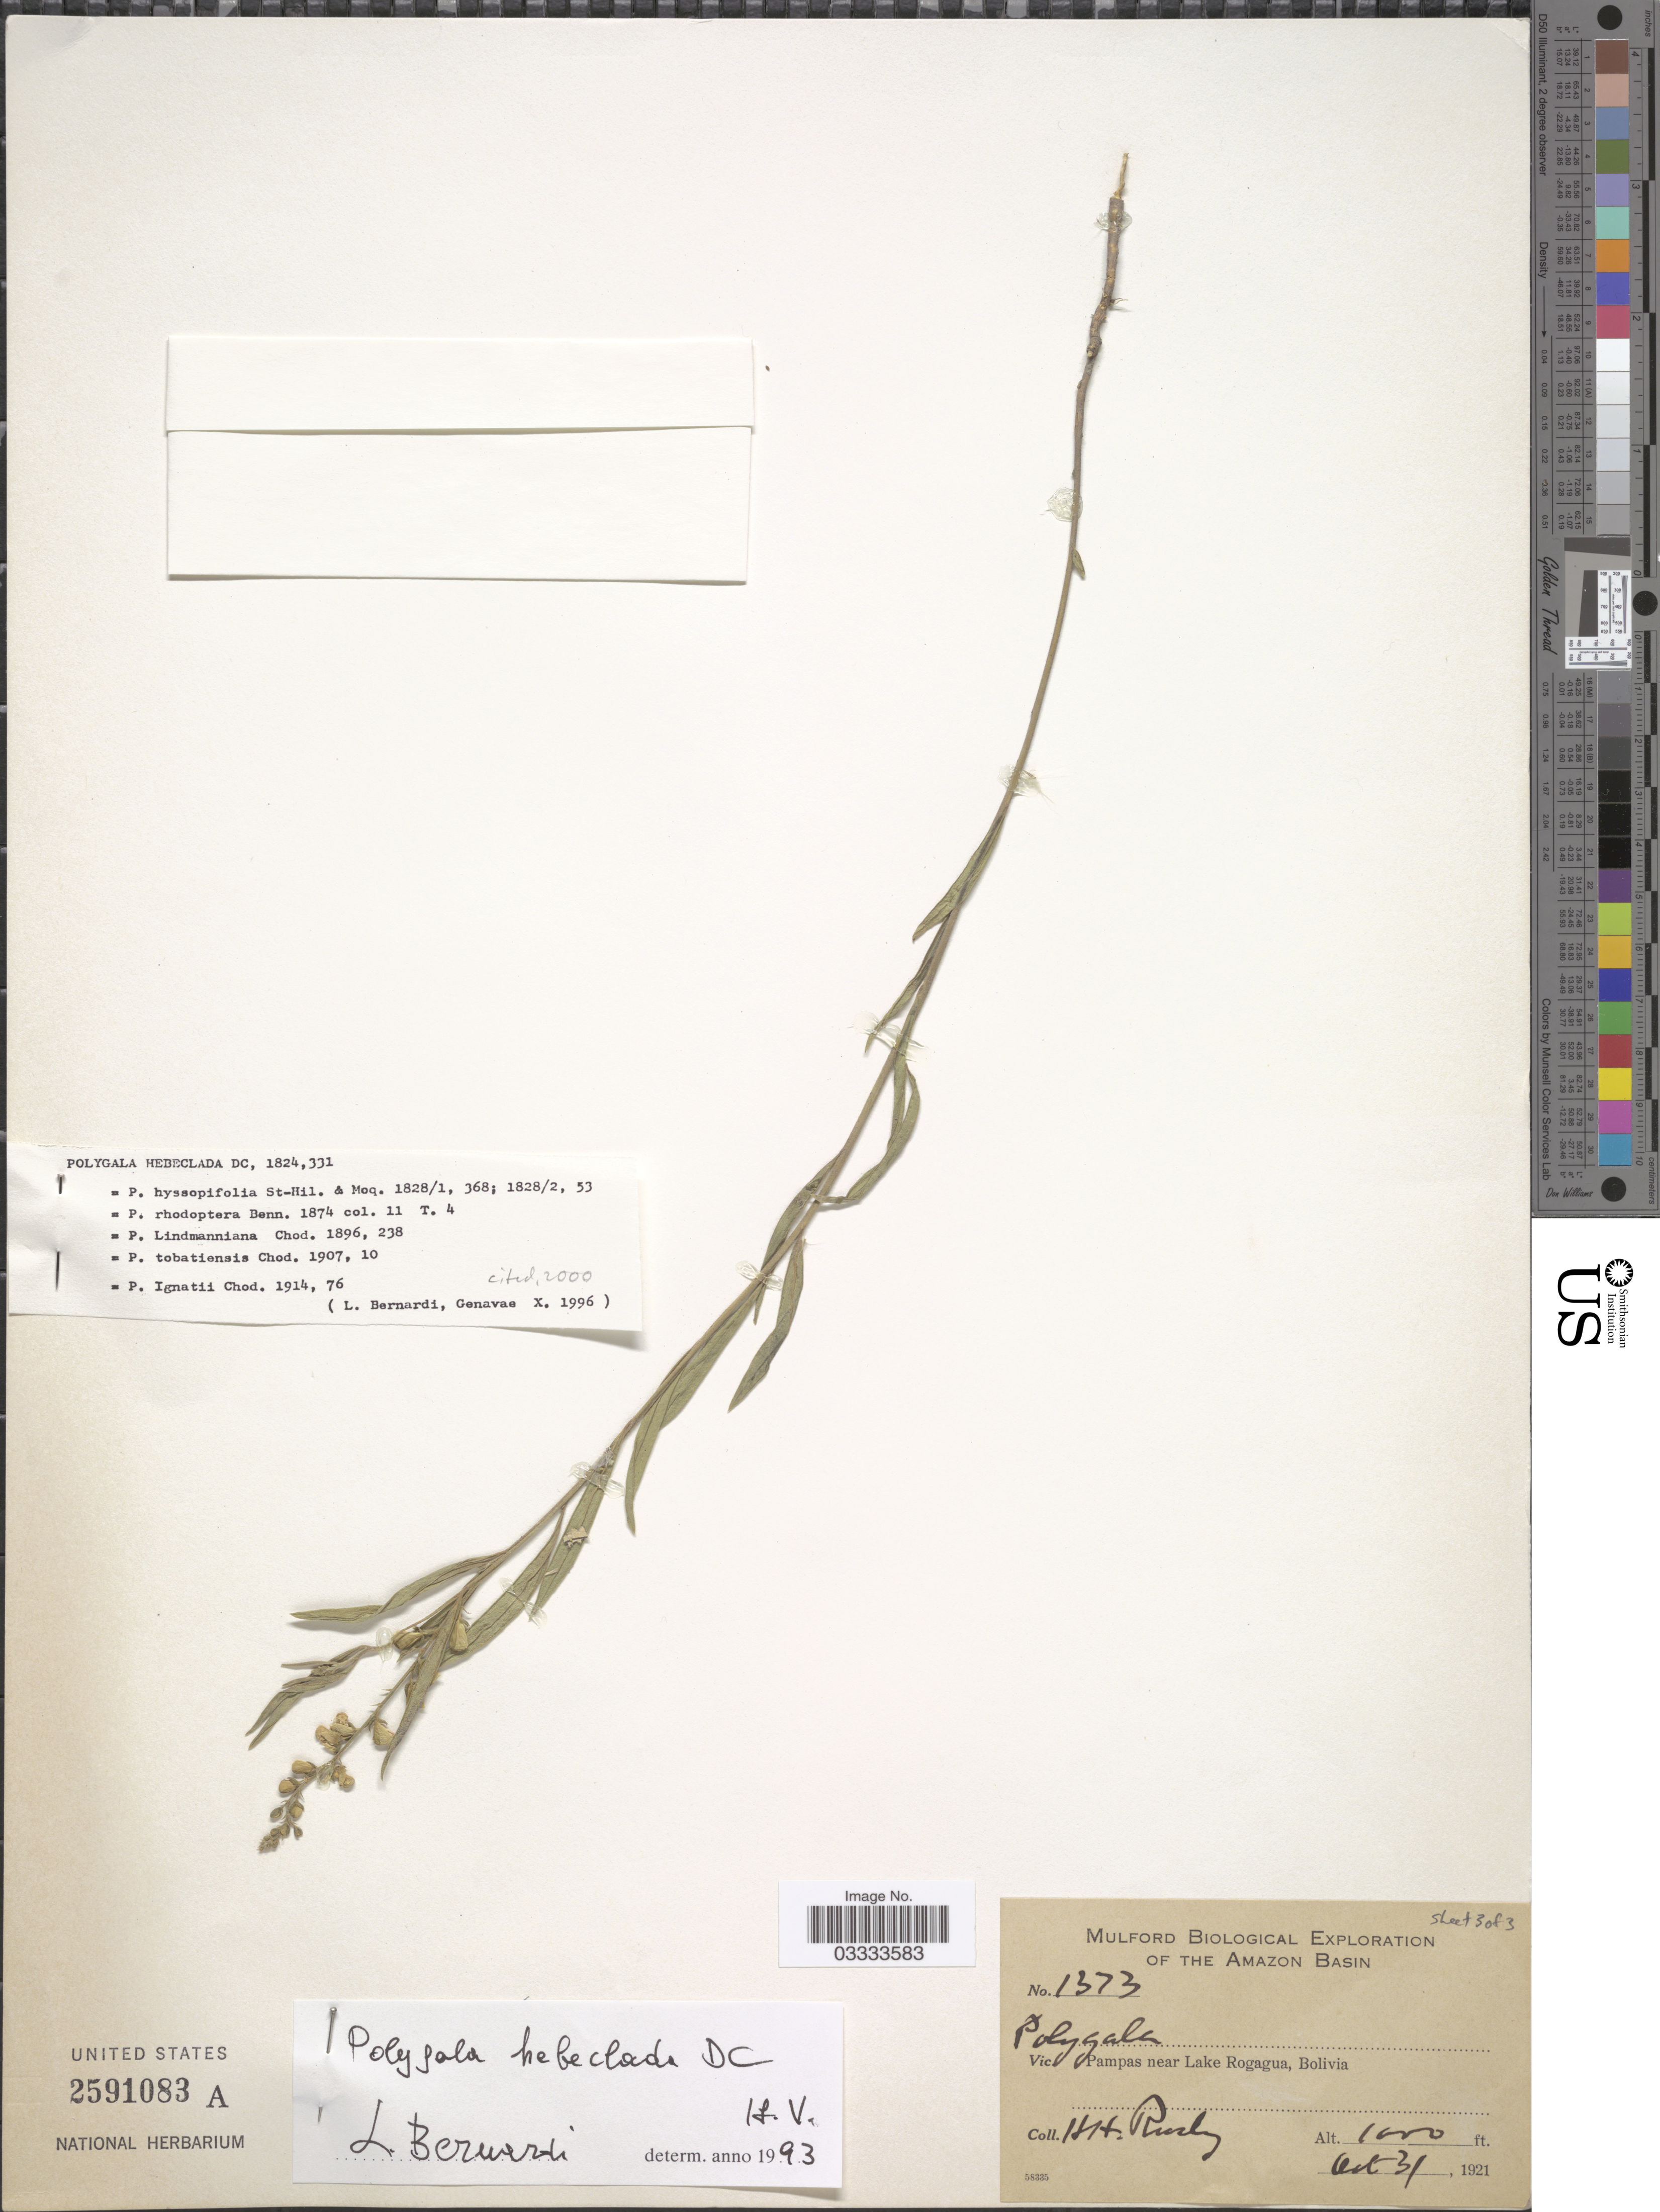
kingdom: Plantae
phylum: Tracheophyta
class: Magnoliopsida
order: Fabales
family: Polygalaceae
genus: Asemeia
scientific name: Asemeia hebeclada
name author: (DC.) J.F.B. Pastore & J.R. Abbott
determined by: Strong, Mark T., (BOT), Smithsonian Institution - National Museum of Natural History (UNITED STATES)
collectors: H. H. Rusby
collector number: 1373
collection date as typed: Oct. 31, 1921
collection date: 1921-10-31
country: Bolivia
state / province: Beni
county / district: José Ballivián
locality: Pampas near Lake Rogagua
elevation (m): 305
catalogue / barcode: US 2591083A